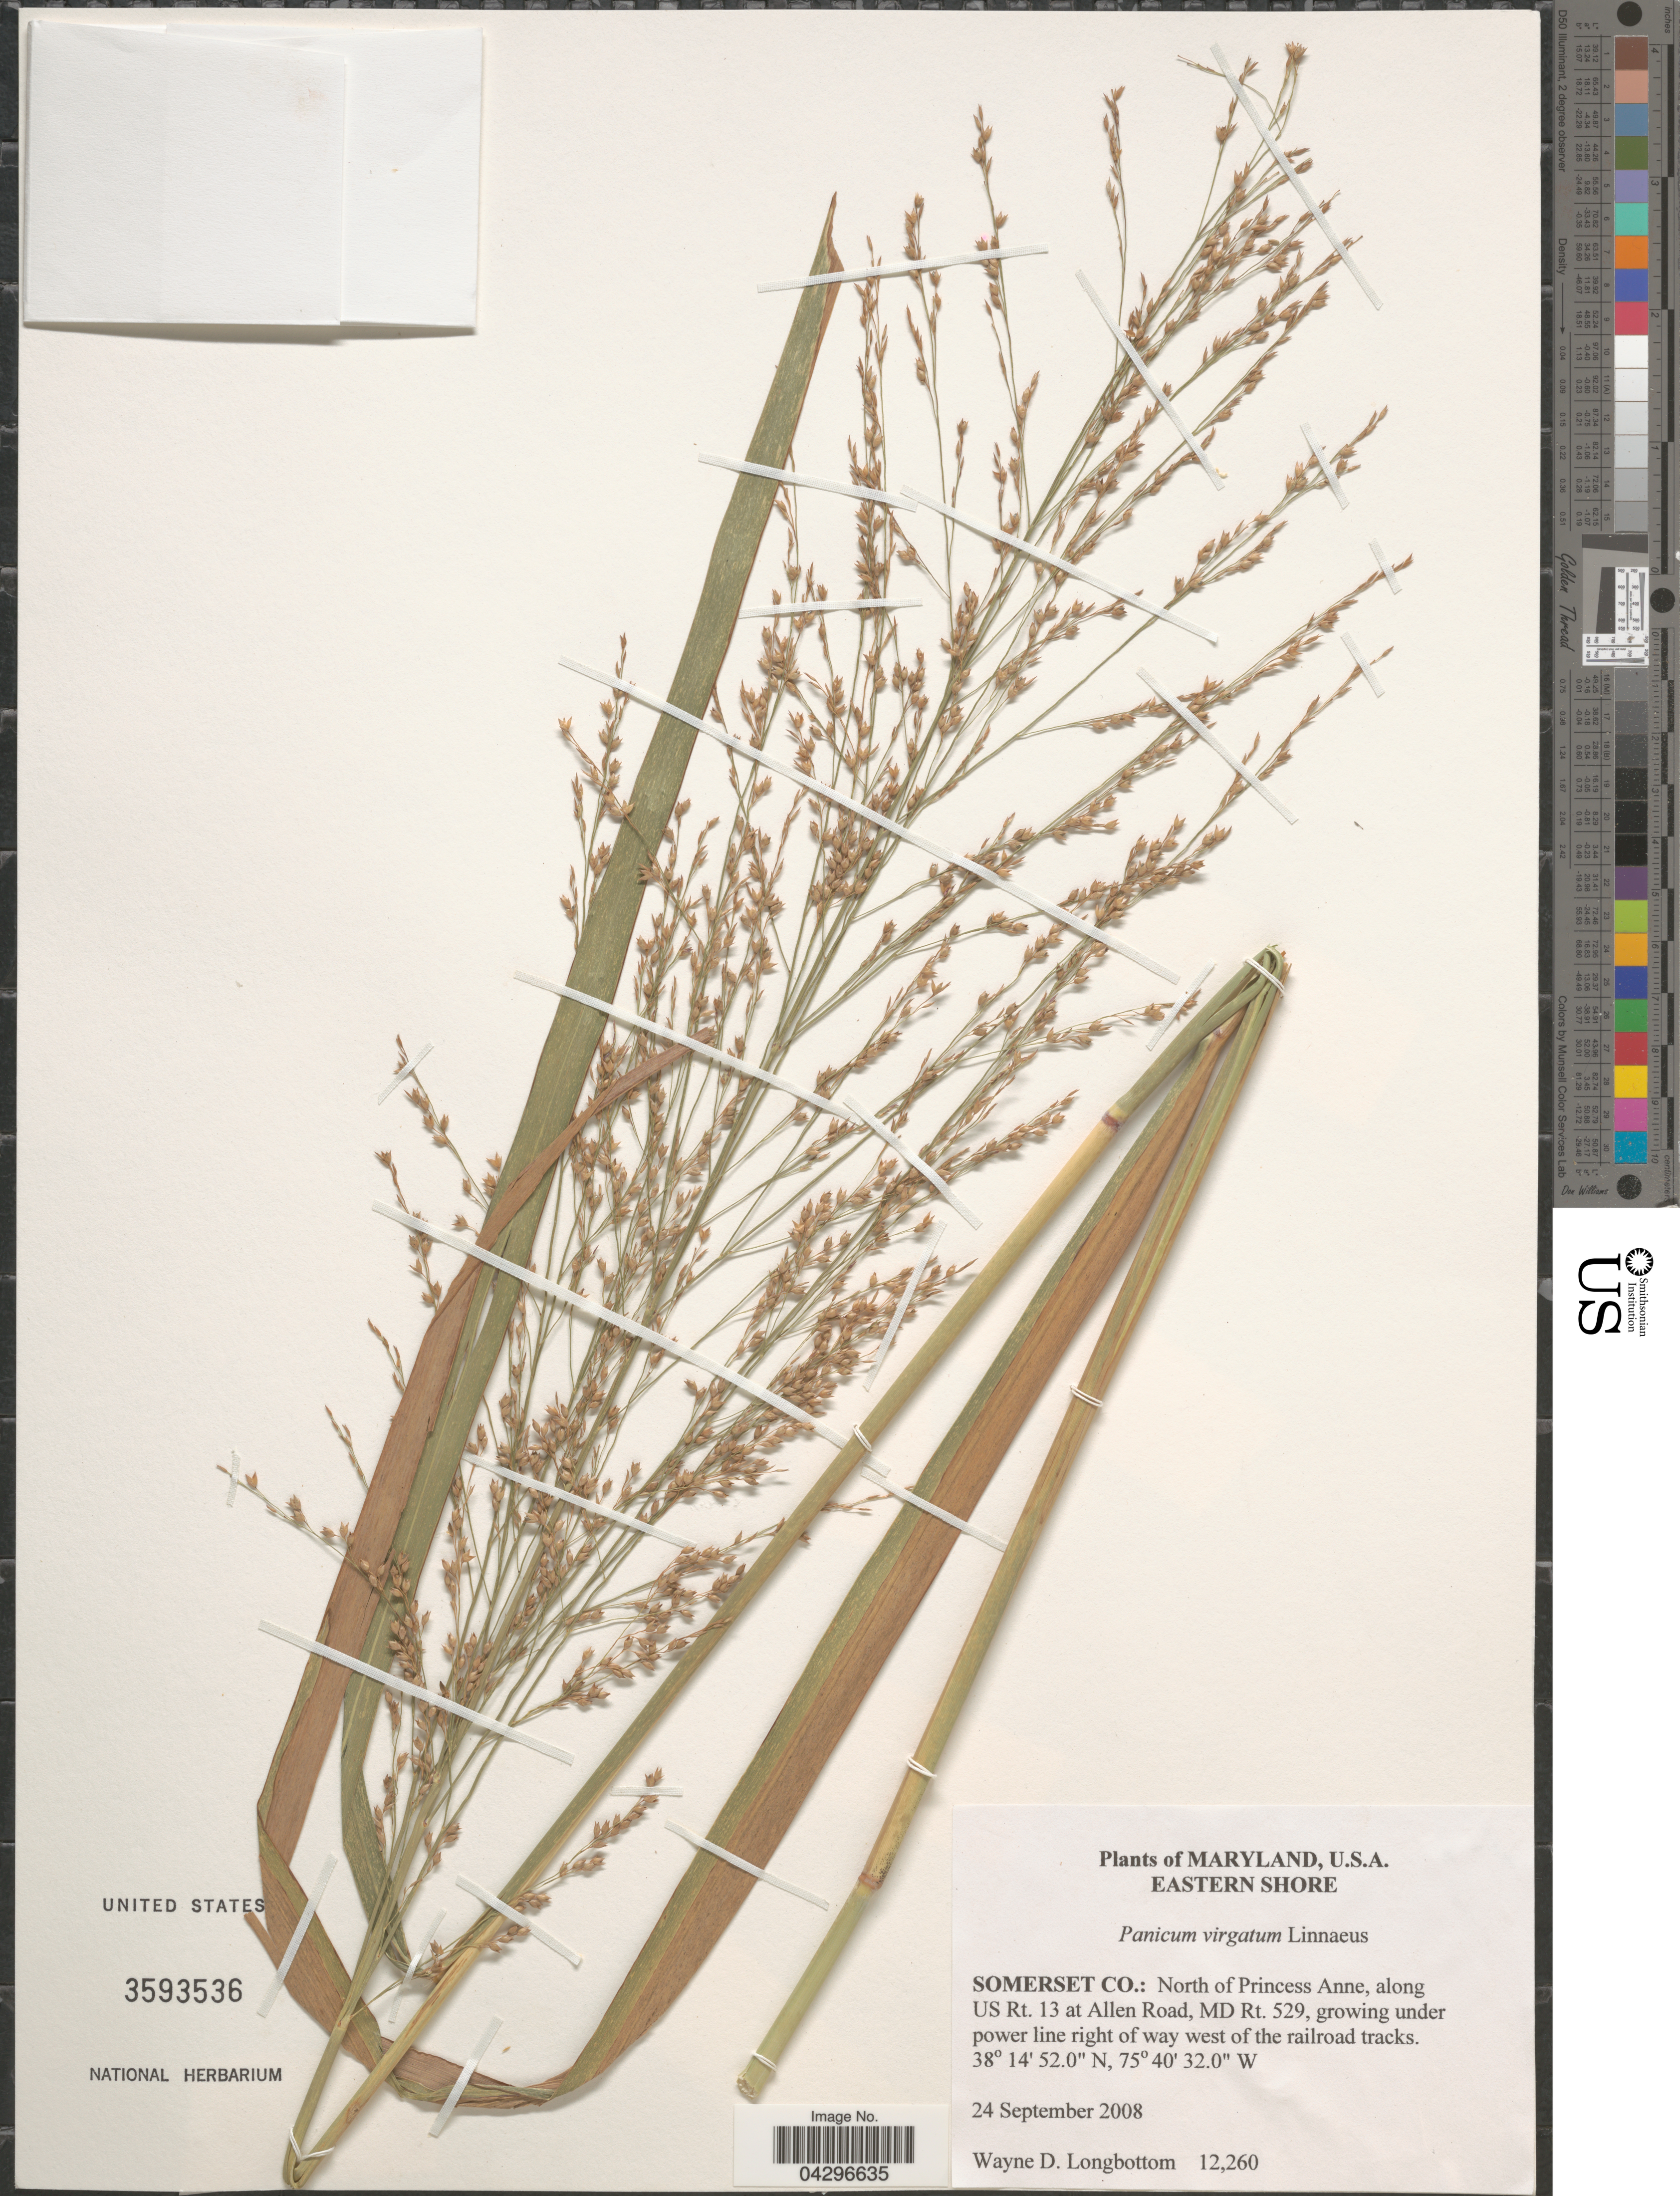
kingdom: Plantae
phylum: Tracheophyta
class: Liliopsida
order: Poales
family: Poaceae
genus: Panicum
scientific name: Panicum virgatum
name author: L.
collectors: W. D. Longbottom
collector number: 12260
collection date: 2008-09-24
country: United States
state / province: Maryland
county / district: Somerset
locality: Eastern Shore. Somerset Co.: North of Princess Anne, along US rt. 13 at Allen Road, MD Rt. 529, under power line right of way west of the railroad tracks.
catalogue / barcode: US 3593536